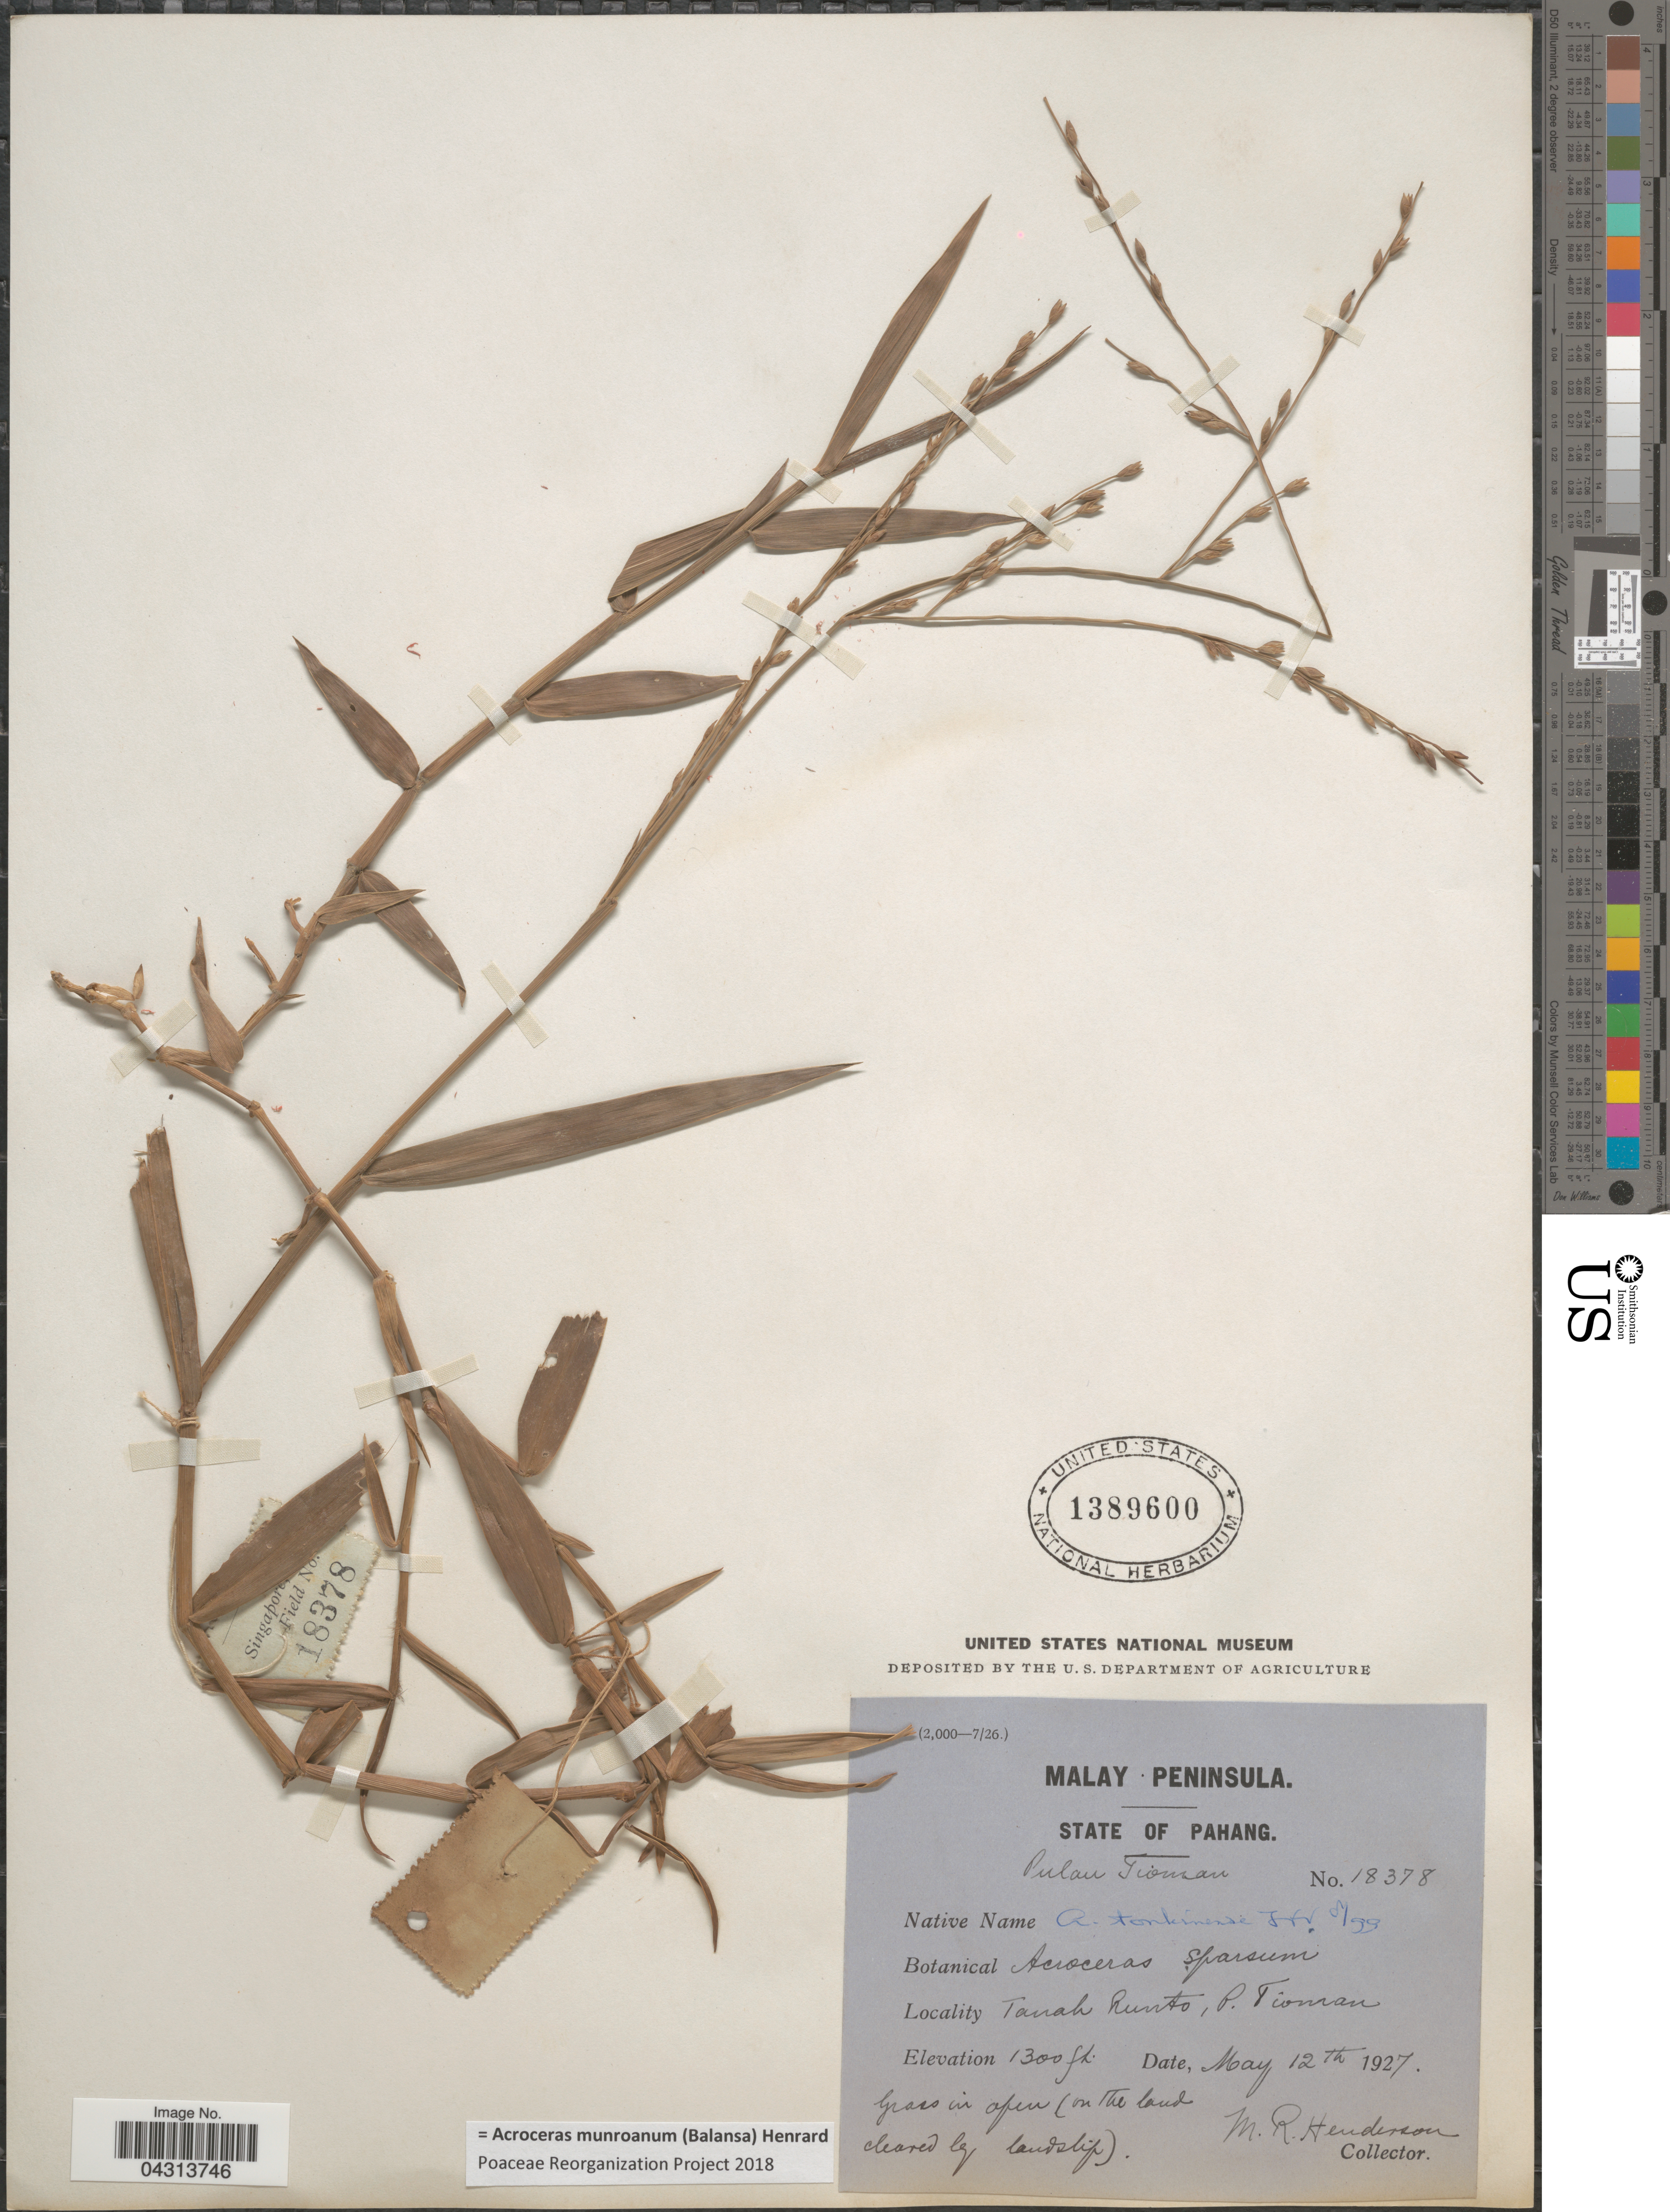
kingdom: Plantae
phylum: Tracheophyta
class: Liliopsida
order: Poales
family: Poaceae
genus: Acroceras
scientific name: Acroceras munroanum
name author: (Steud.) Henr.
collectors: M. Henderson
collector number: Singapore Field 18378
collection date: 1927-05-12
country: Malaysia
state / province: Pahang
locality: Malay Peninsula. Pulau Tioman. Tanah Runto, P. Tioman.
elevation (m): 396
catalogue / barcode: US 1389600